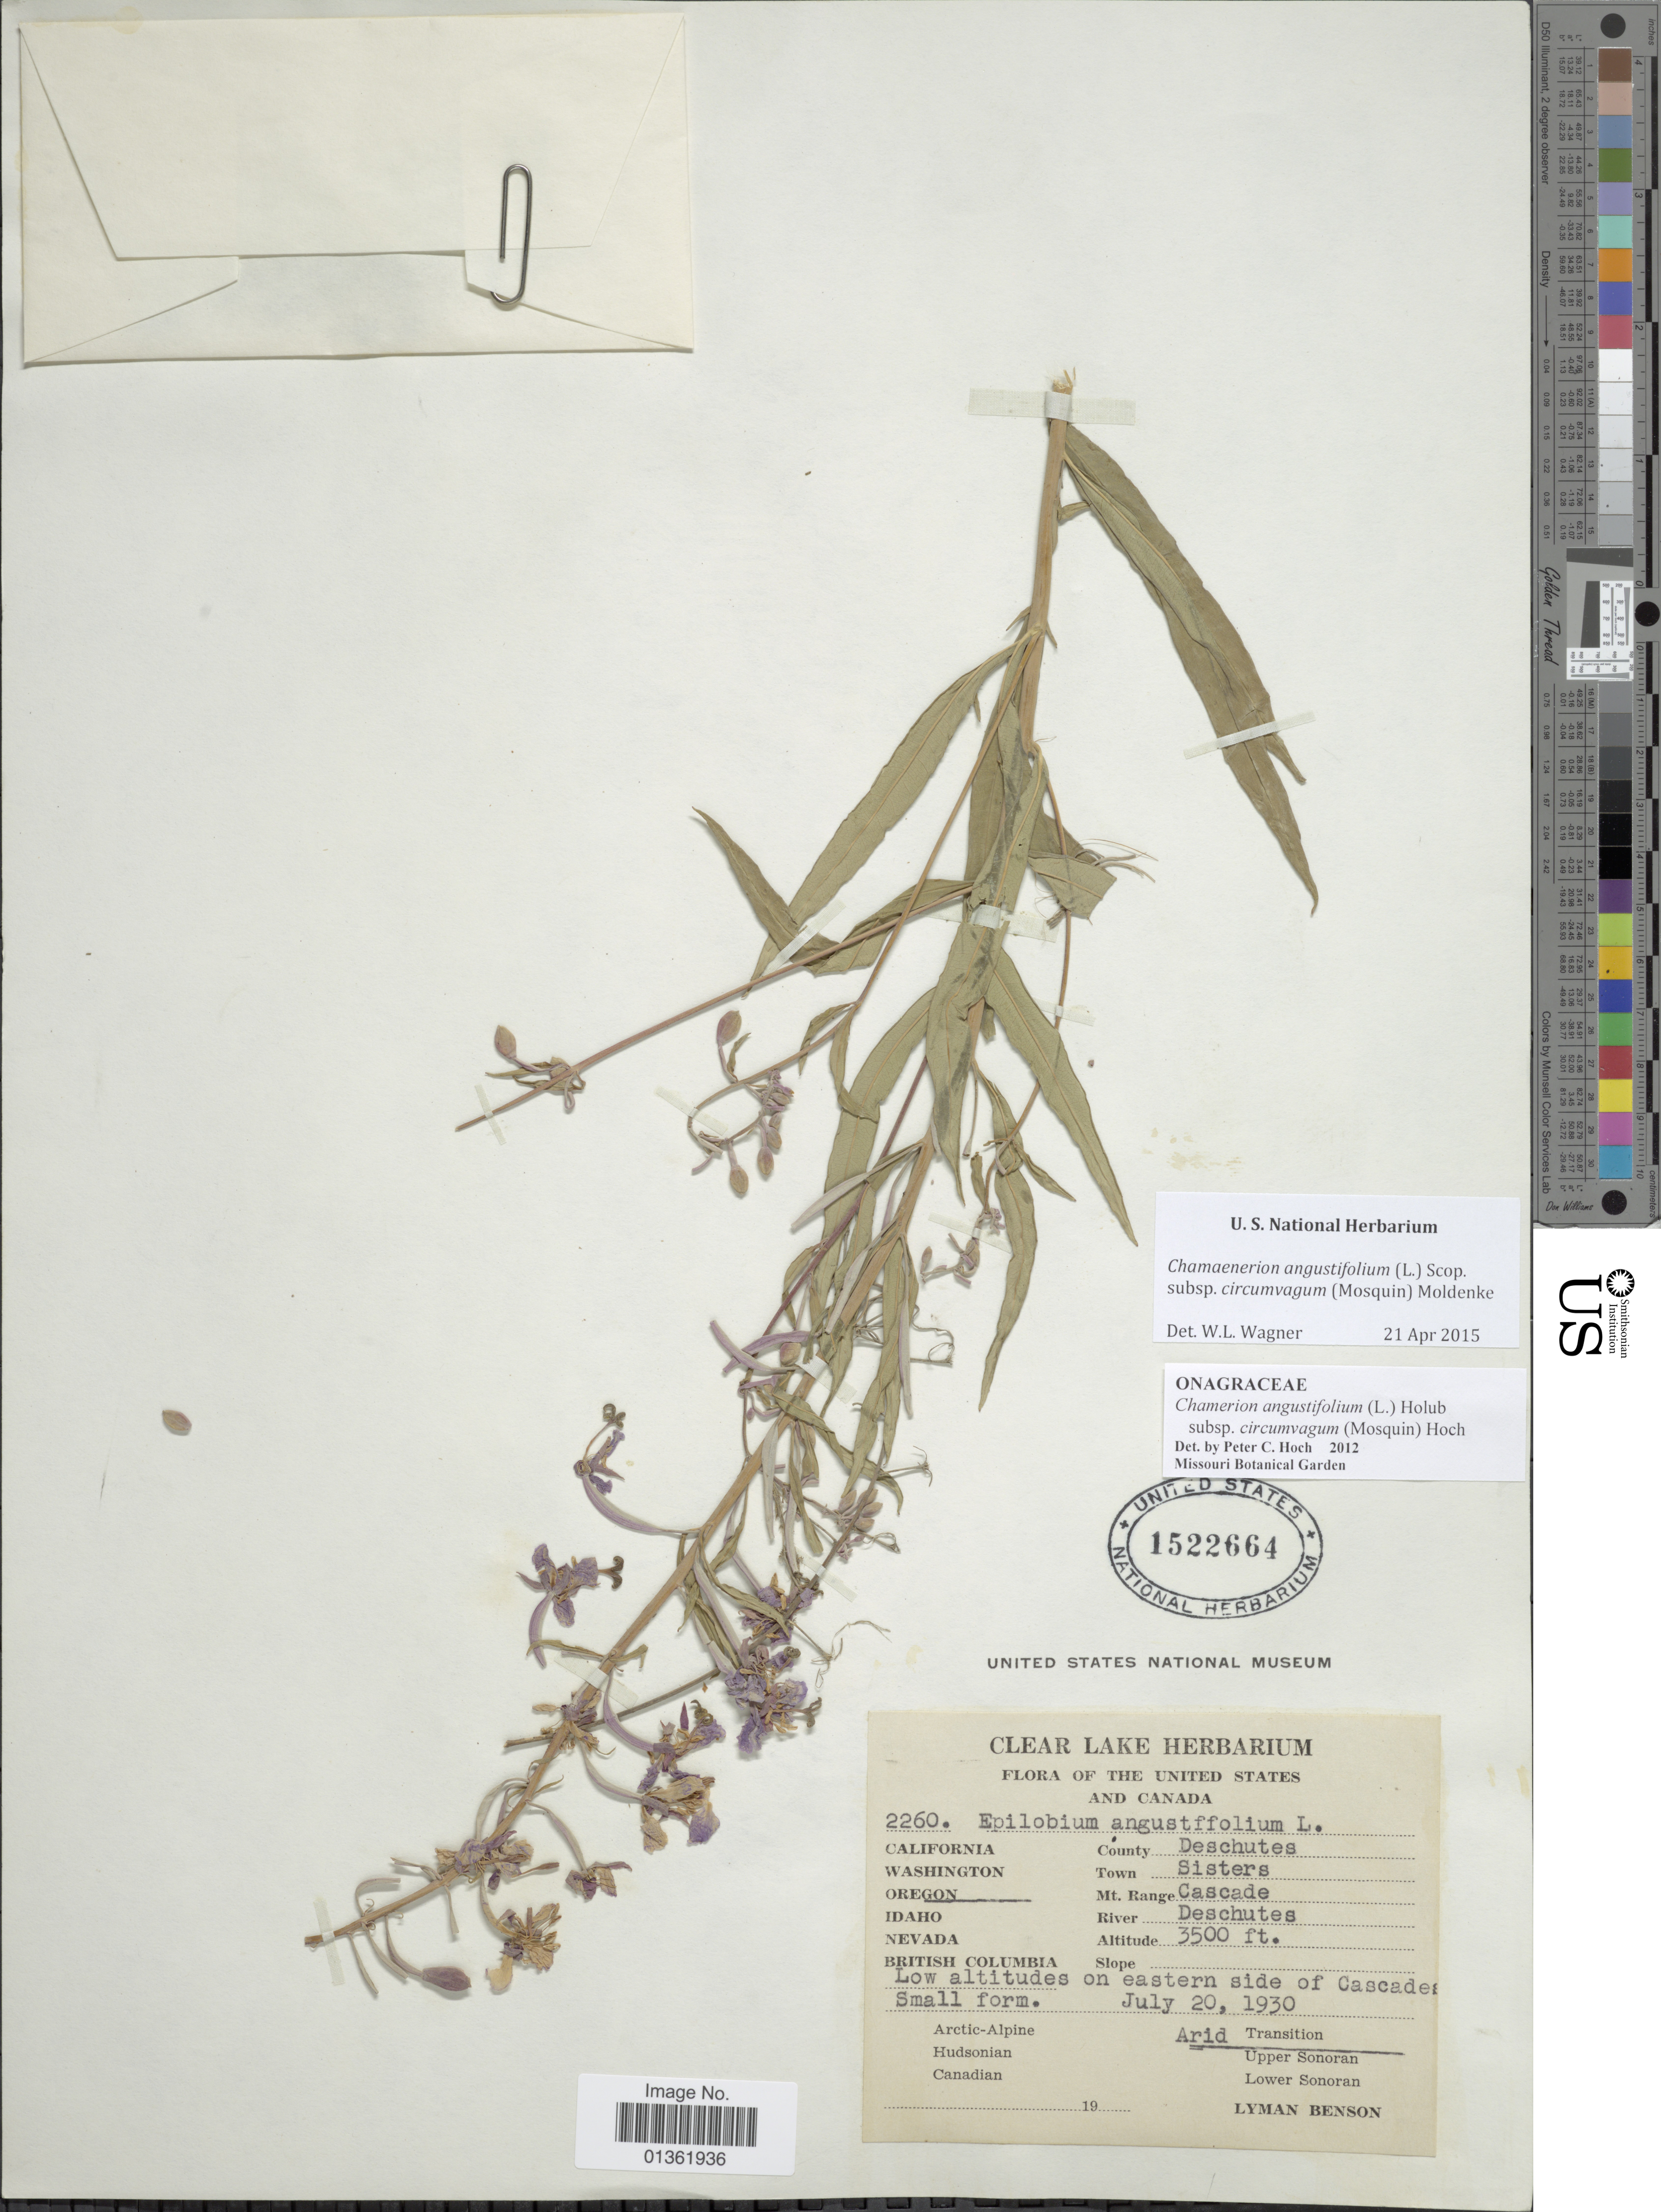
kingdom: Plantae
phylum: Tracheophyta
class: Magnoliopsida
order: Myrtales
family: Onagraceae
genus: Chamaenerion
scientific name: Chamaenerion angustifolium subsp. circumvagum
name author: (Mosquin) Moldenke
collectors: L. D. Benson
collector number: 2260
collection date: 1930-07-20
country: United States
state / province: Oregon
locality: County Deschutes. Town Sisters. Mt. Range Cascade. River Deschutes.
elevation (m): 1067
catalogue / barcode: US 1522664